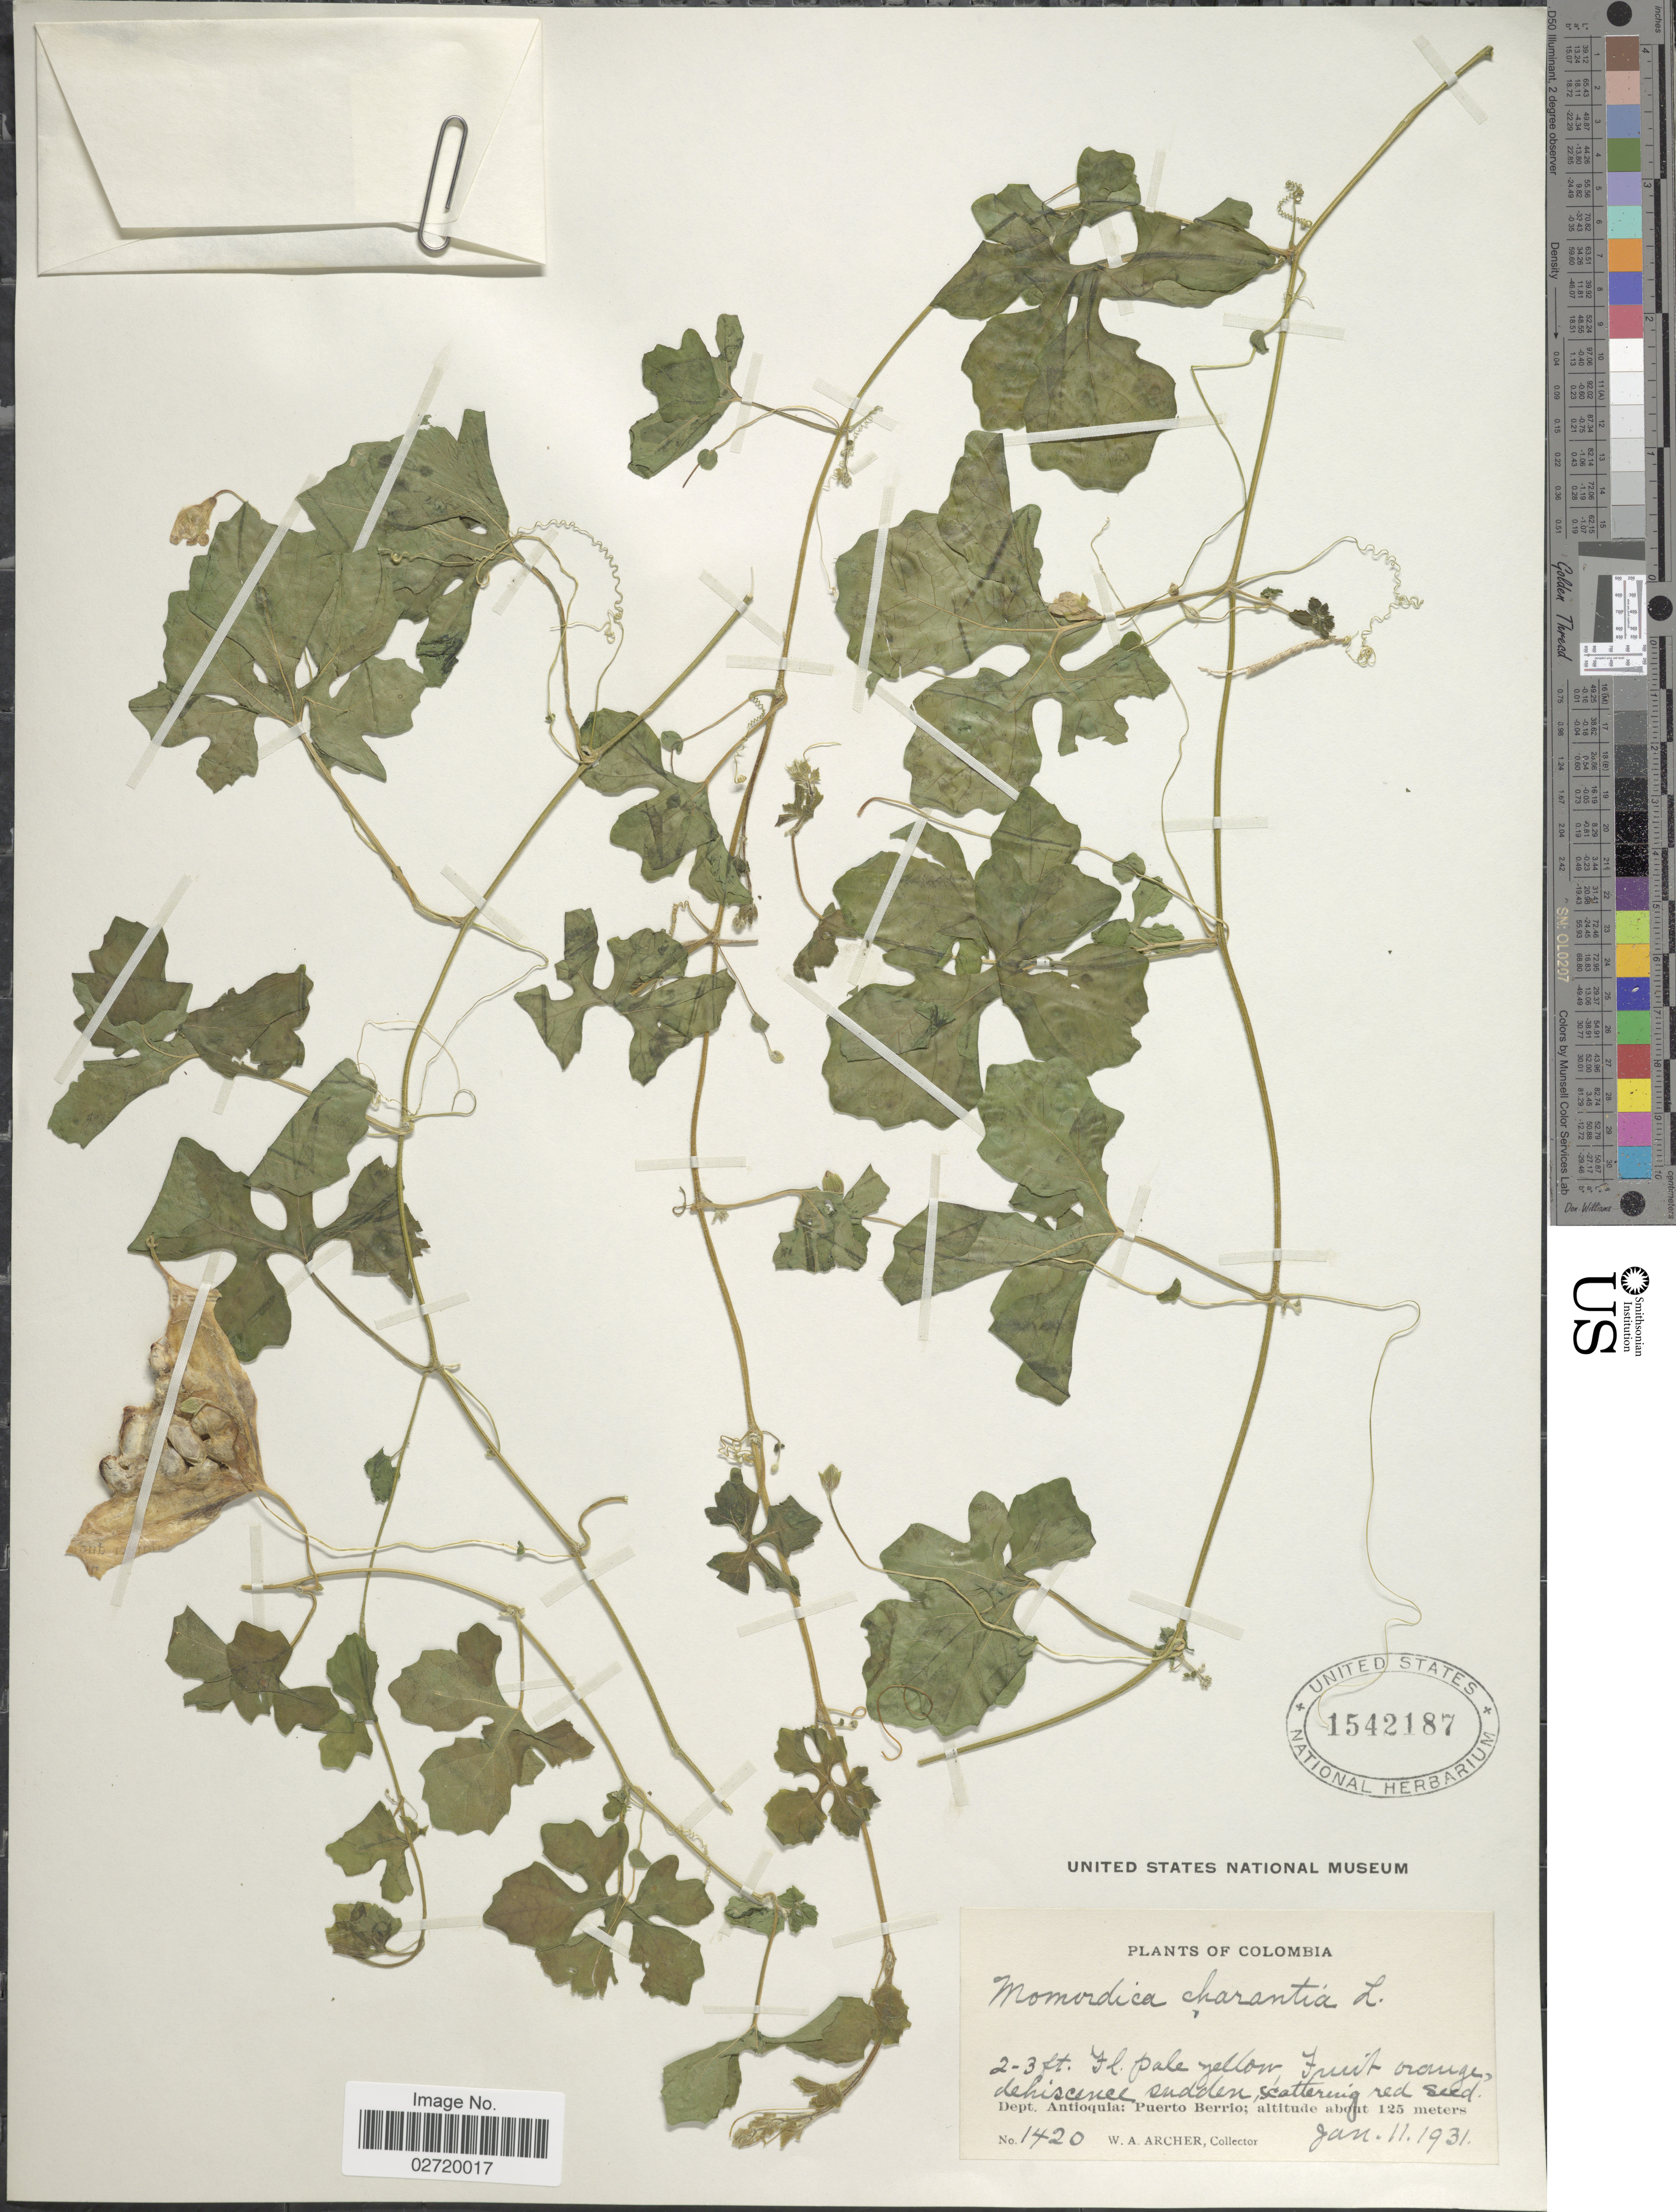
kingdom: Plantae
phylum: Tracheophyta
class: Magnoliopsida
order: Cucurbitales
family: Cucurbitaceae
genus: Momordica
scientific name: Momordica charantia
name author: L.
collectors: W. A. Archer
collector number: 1420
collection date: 1931-01-11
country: Colombia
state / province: Antioquia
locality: Puerto Berrio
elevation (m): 125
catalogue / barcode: US 1542187